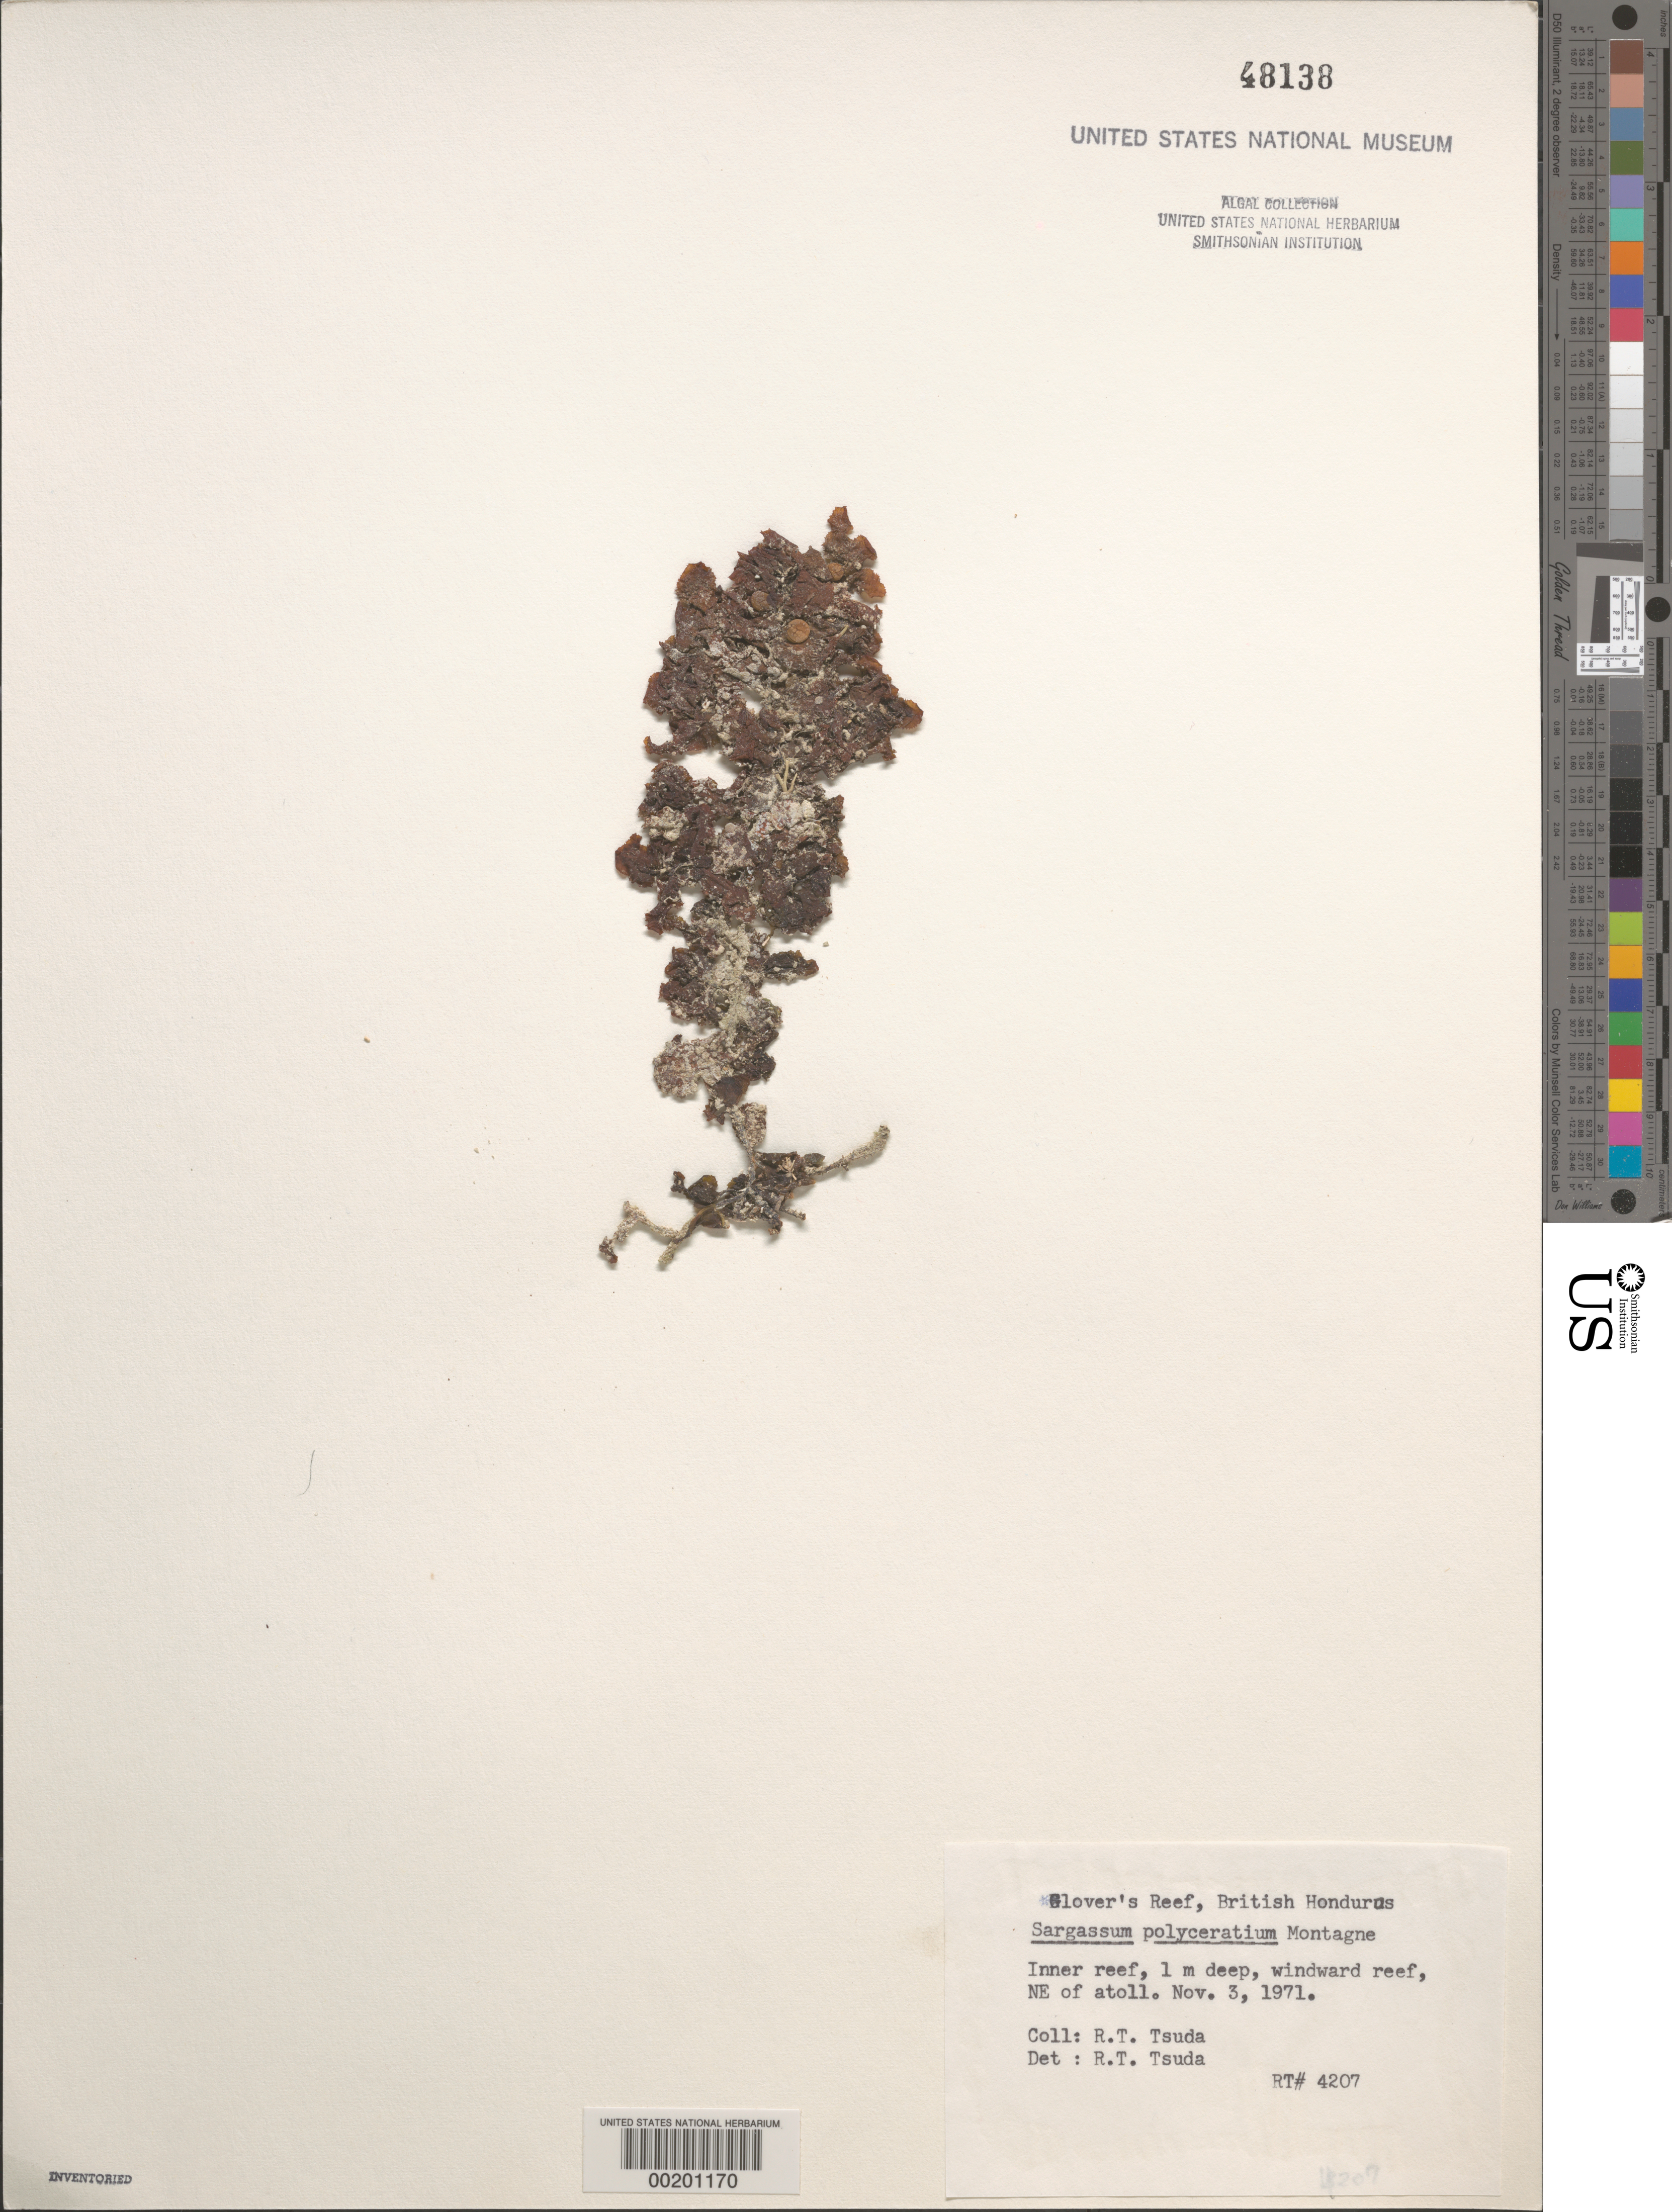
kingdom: Chromista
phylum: Ochrophyta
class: Phaeophyceae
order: Fucales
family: Sargassaceae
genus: Sargassum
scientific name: Sargassum polyceratium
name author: Mont.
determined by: Tsuda, R. T.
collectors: R. Tsuda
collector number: Rt 4207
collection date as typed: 03 Nov 1971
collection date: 1971-11-03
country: Belize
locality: Glover's Reef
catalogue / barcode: US 48138